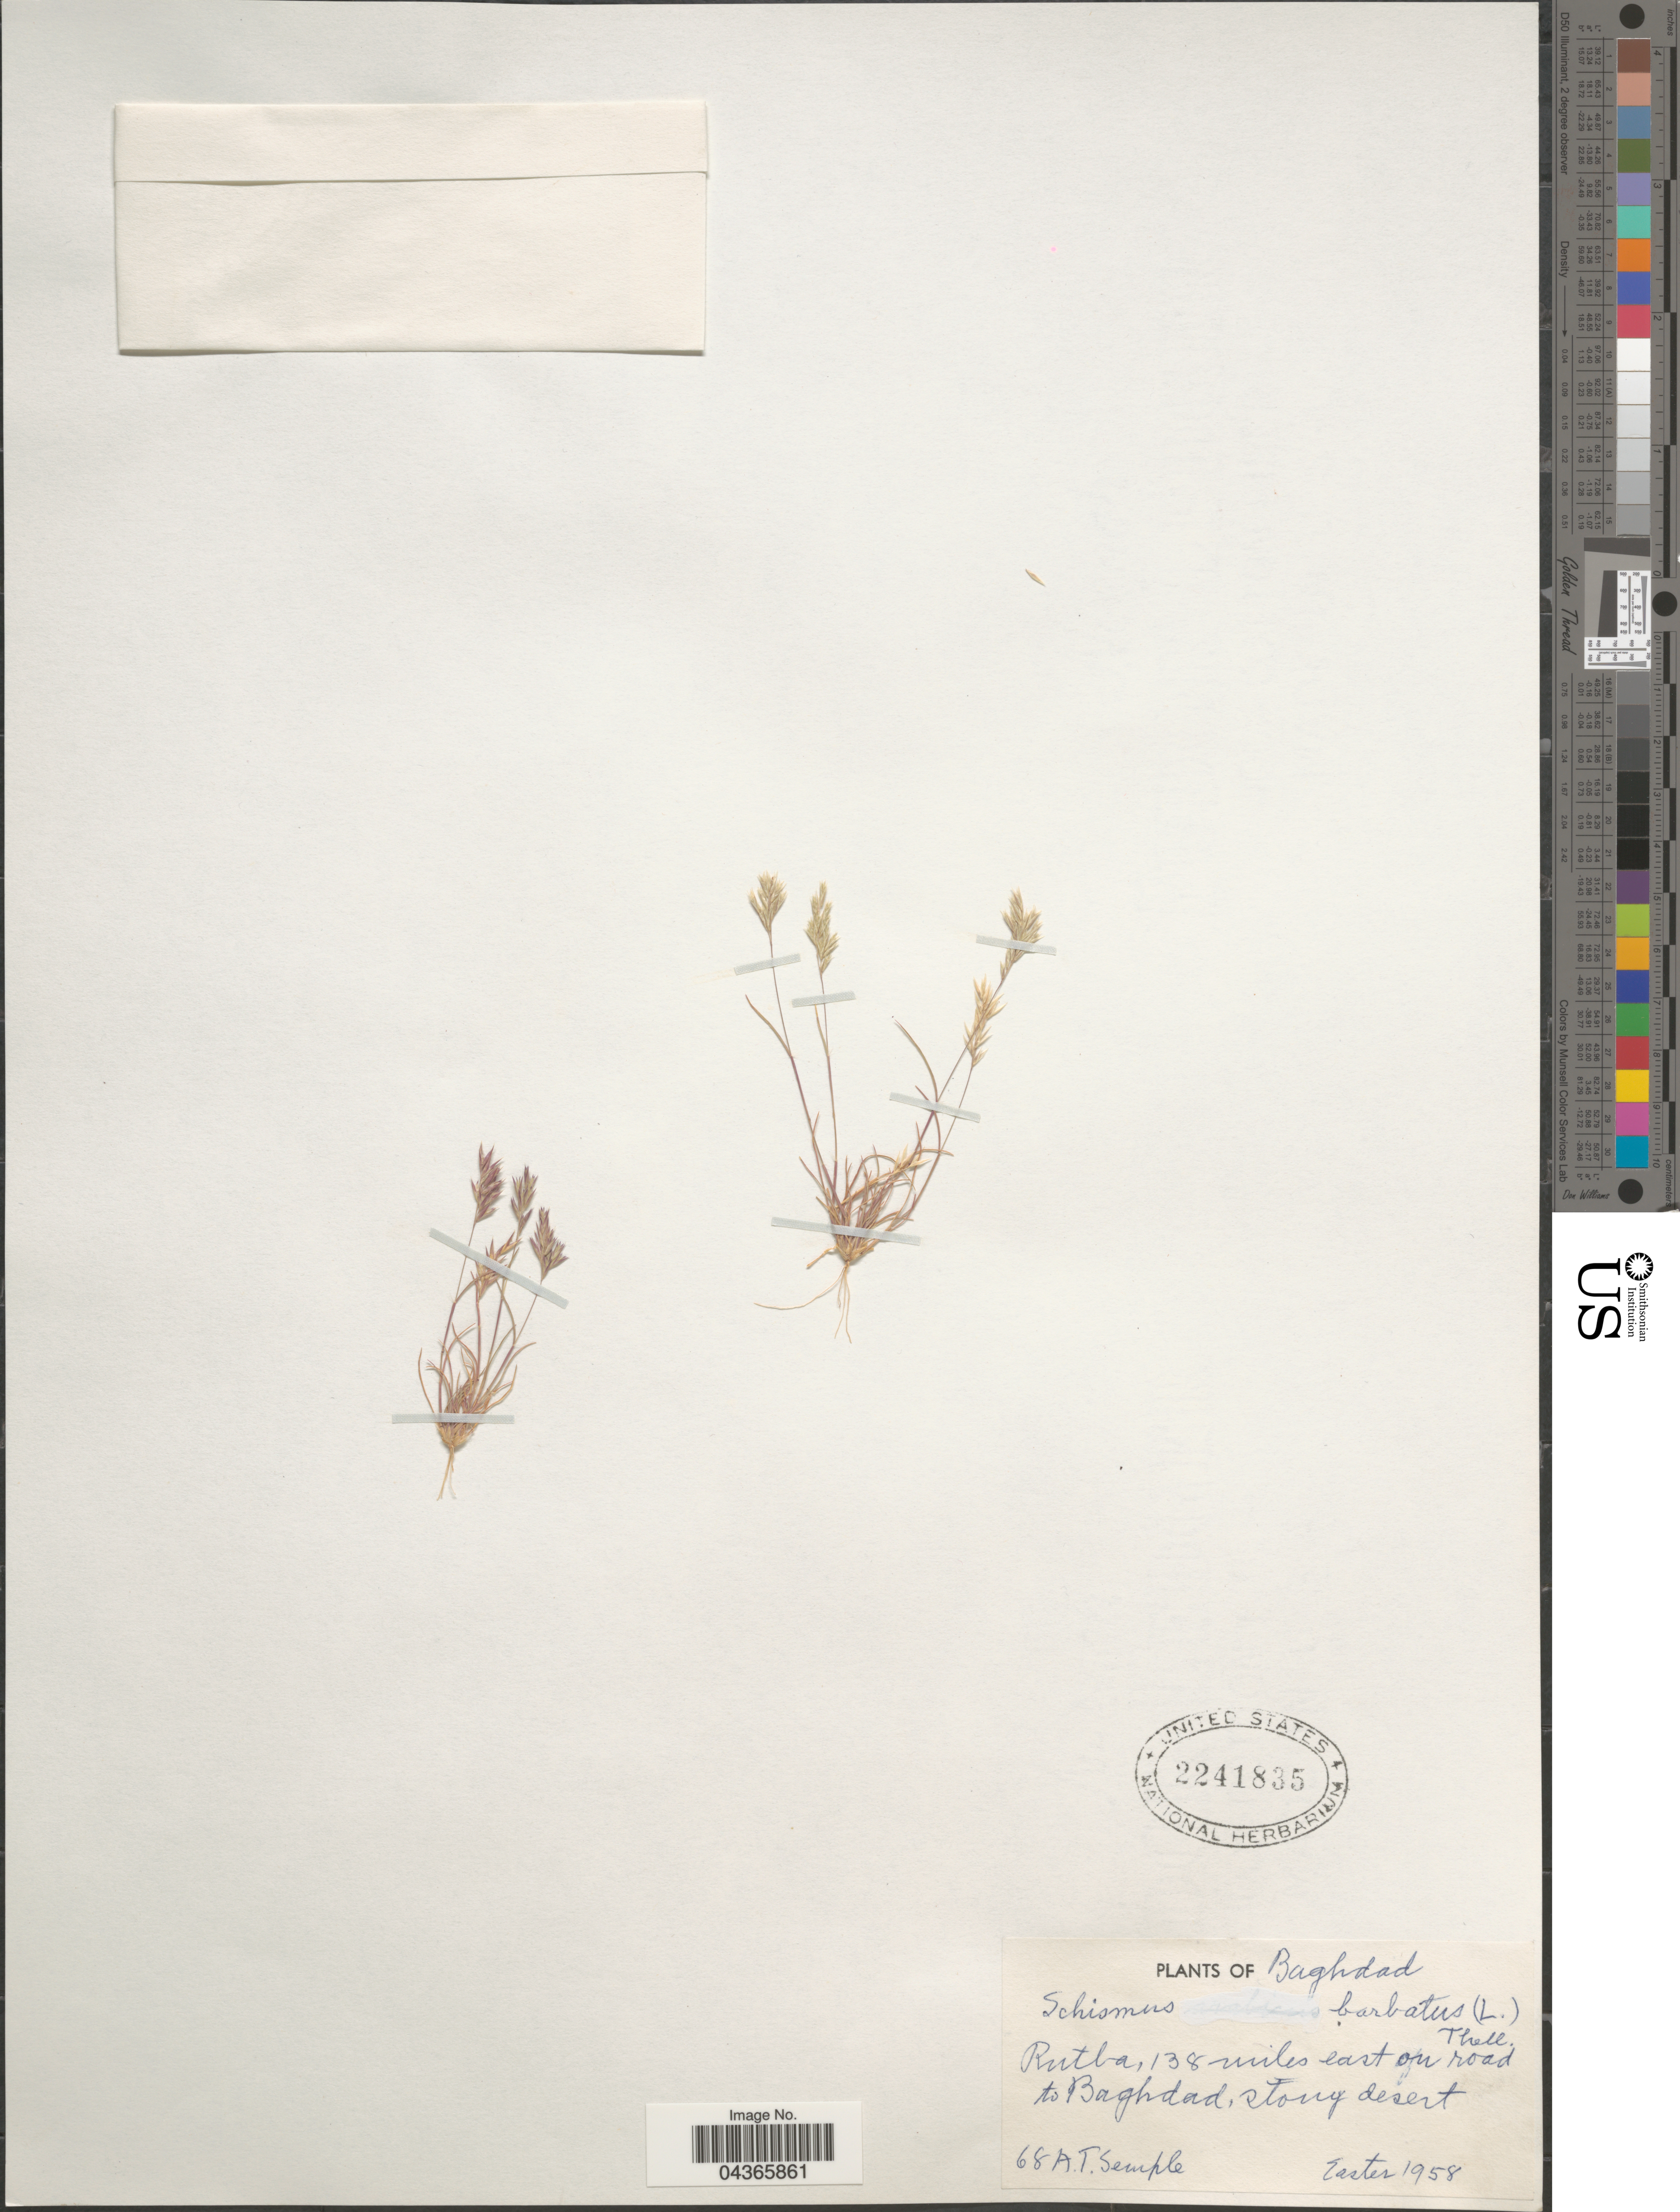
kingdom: Plantae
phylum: Tracheophyta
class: Liliopsida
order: Poales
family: Poaceae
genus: Schismus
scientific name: Schismus barbatus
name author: (L.) Thell.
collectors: A. Semple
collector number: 68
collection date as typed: Easter 1958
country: Iraq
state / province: Baghdad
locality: Rutba, 138 miles east on road to Baghdad, stony desert.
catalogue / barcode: US 2241835